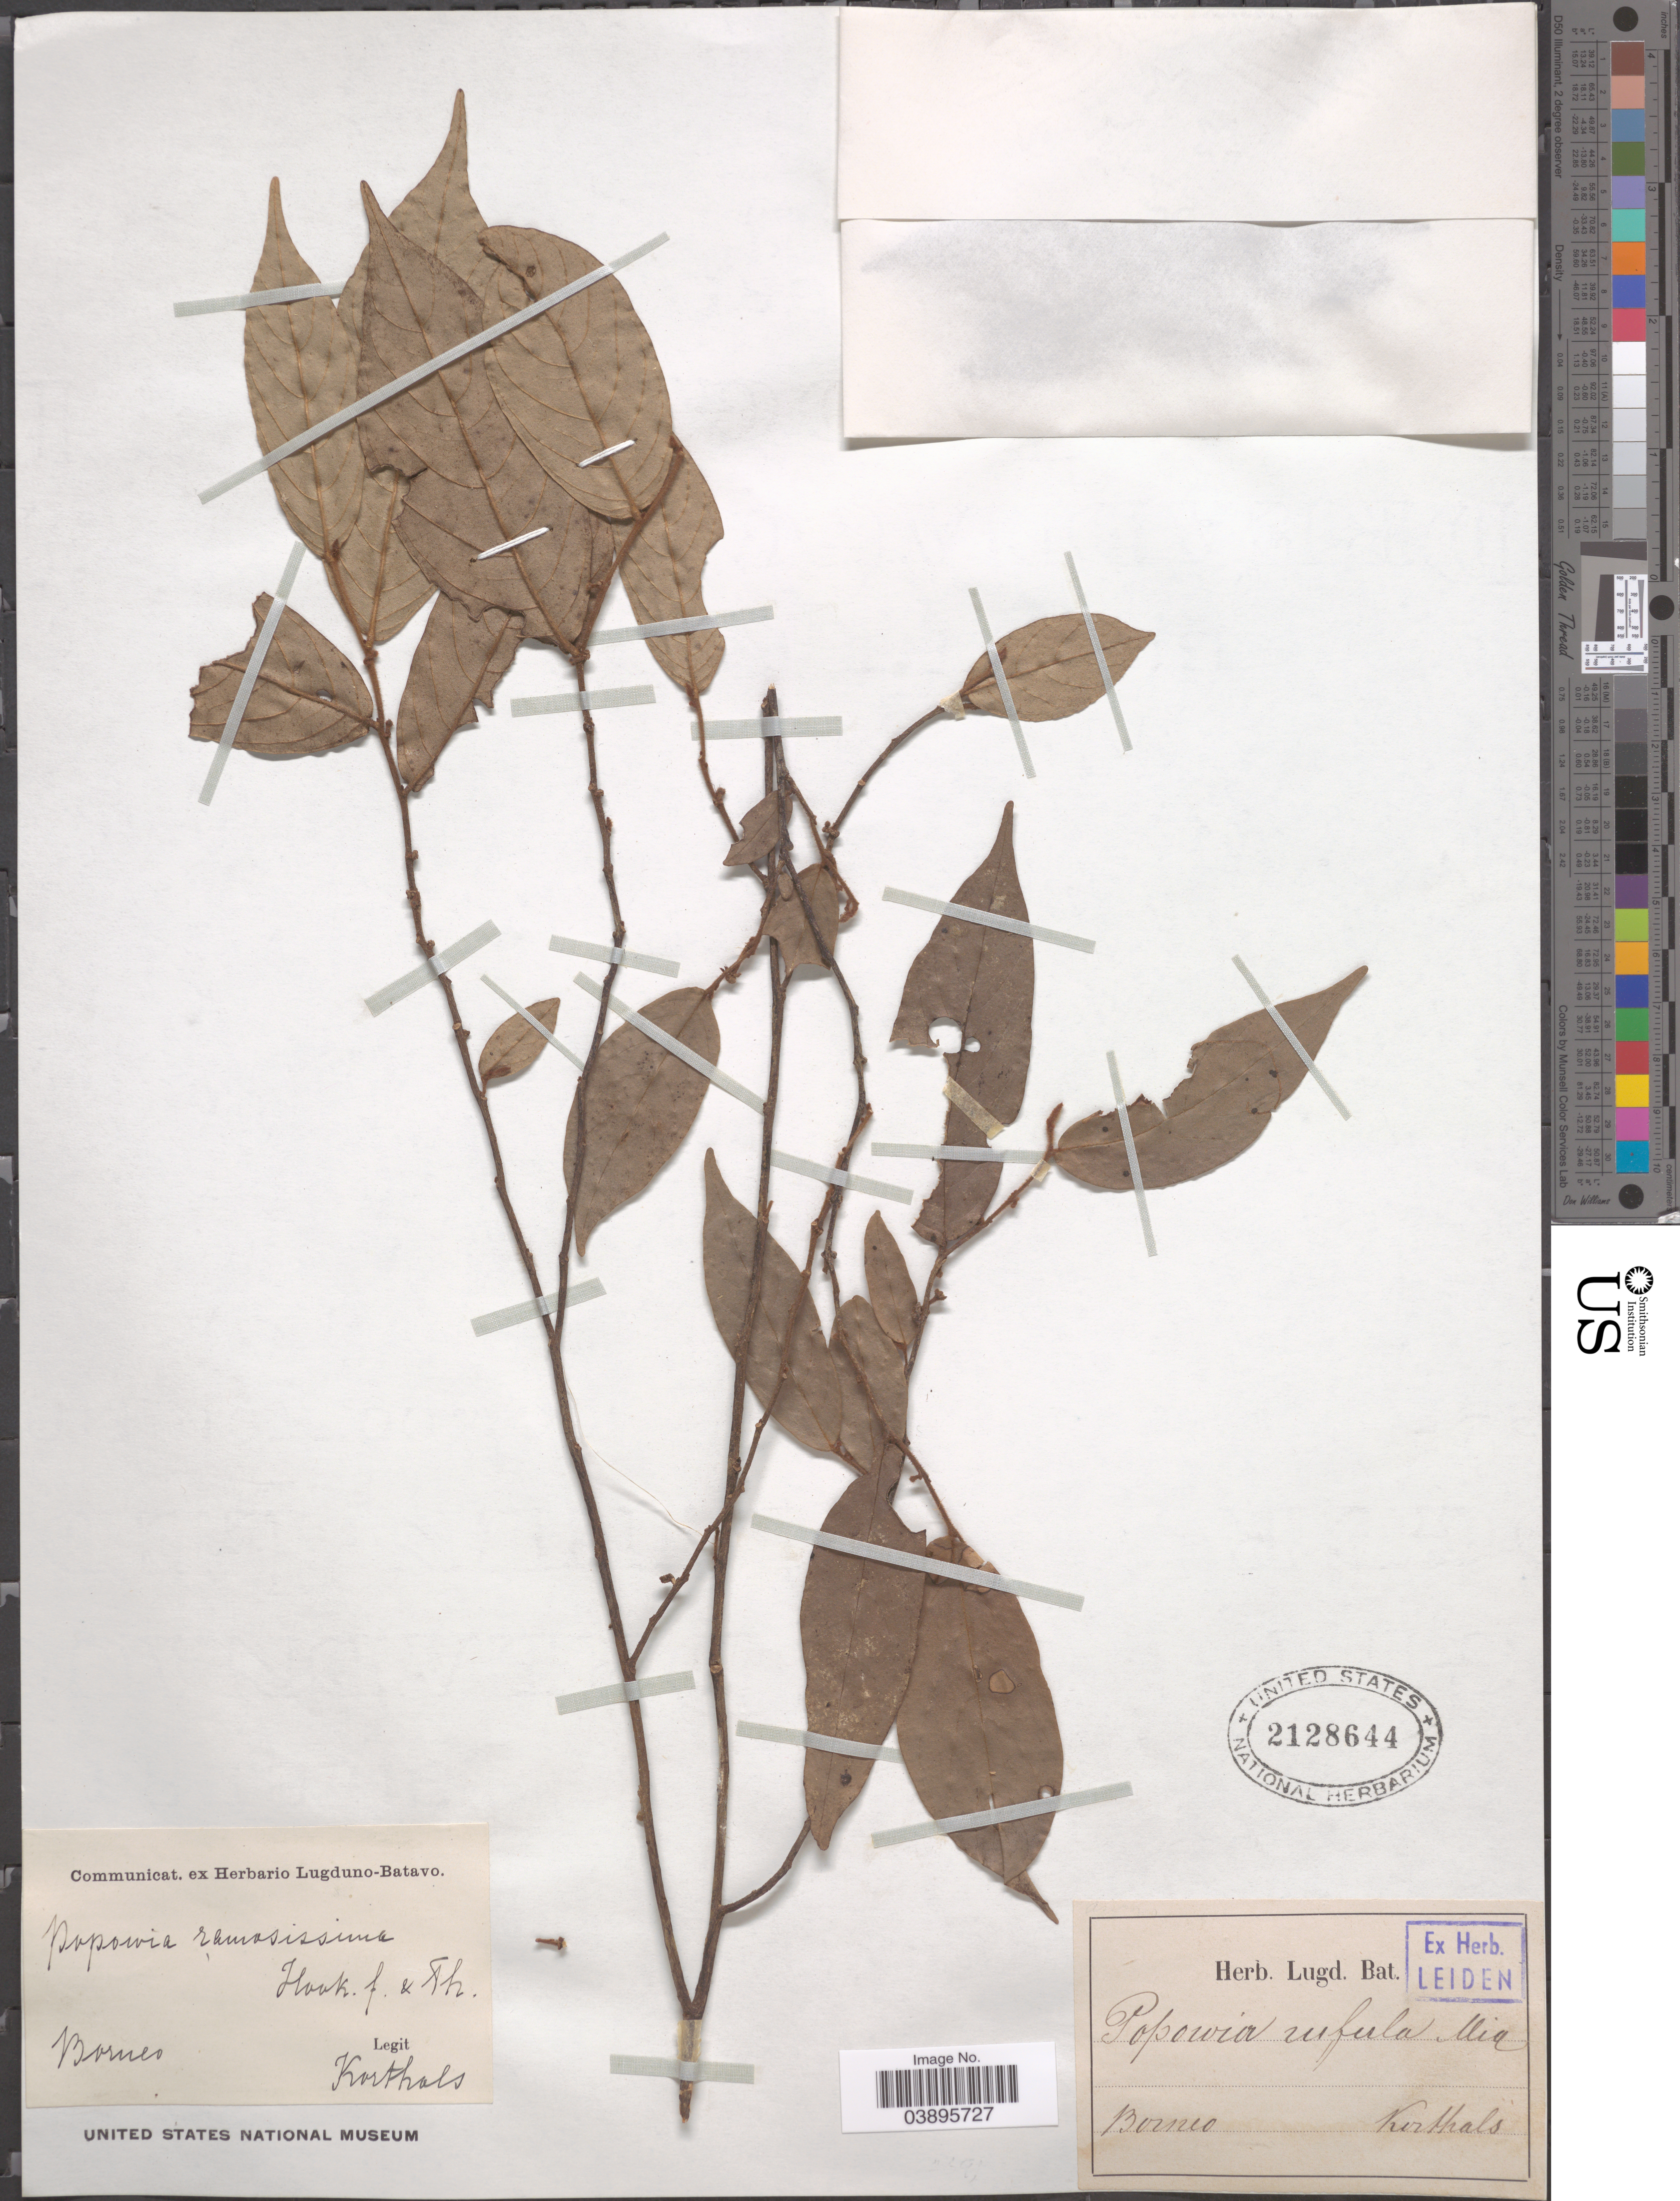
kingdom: Plantae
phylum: Tracheophyta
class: Magnoliopsida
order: Magnoliales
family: Annonaceae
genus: Popowia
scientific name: Popowia ramosissima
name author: Hook. f. & Thomson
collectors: -. Korthals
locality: Borneo.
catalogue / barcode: US 2128644